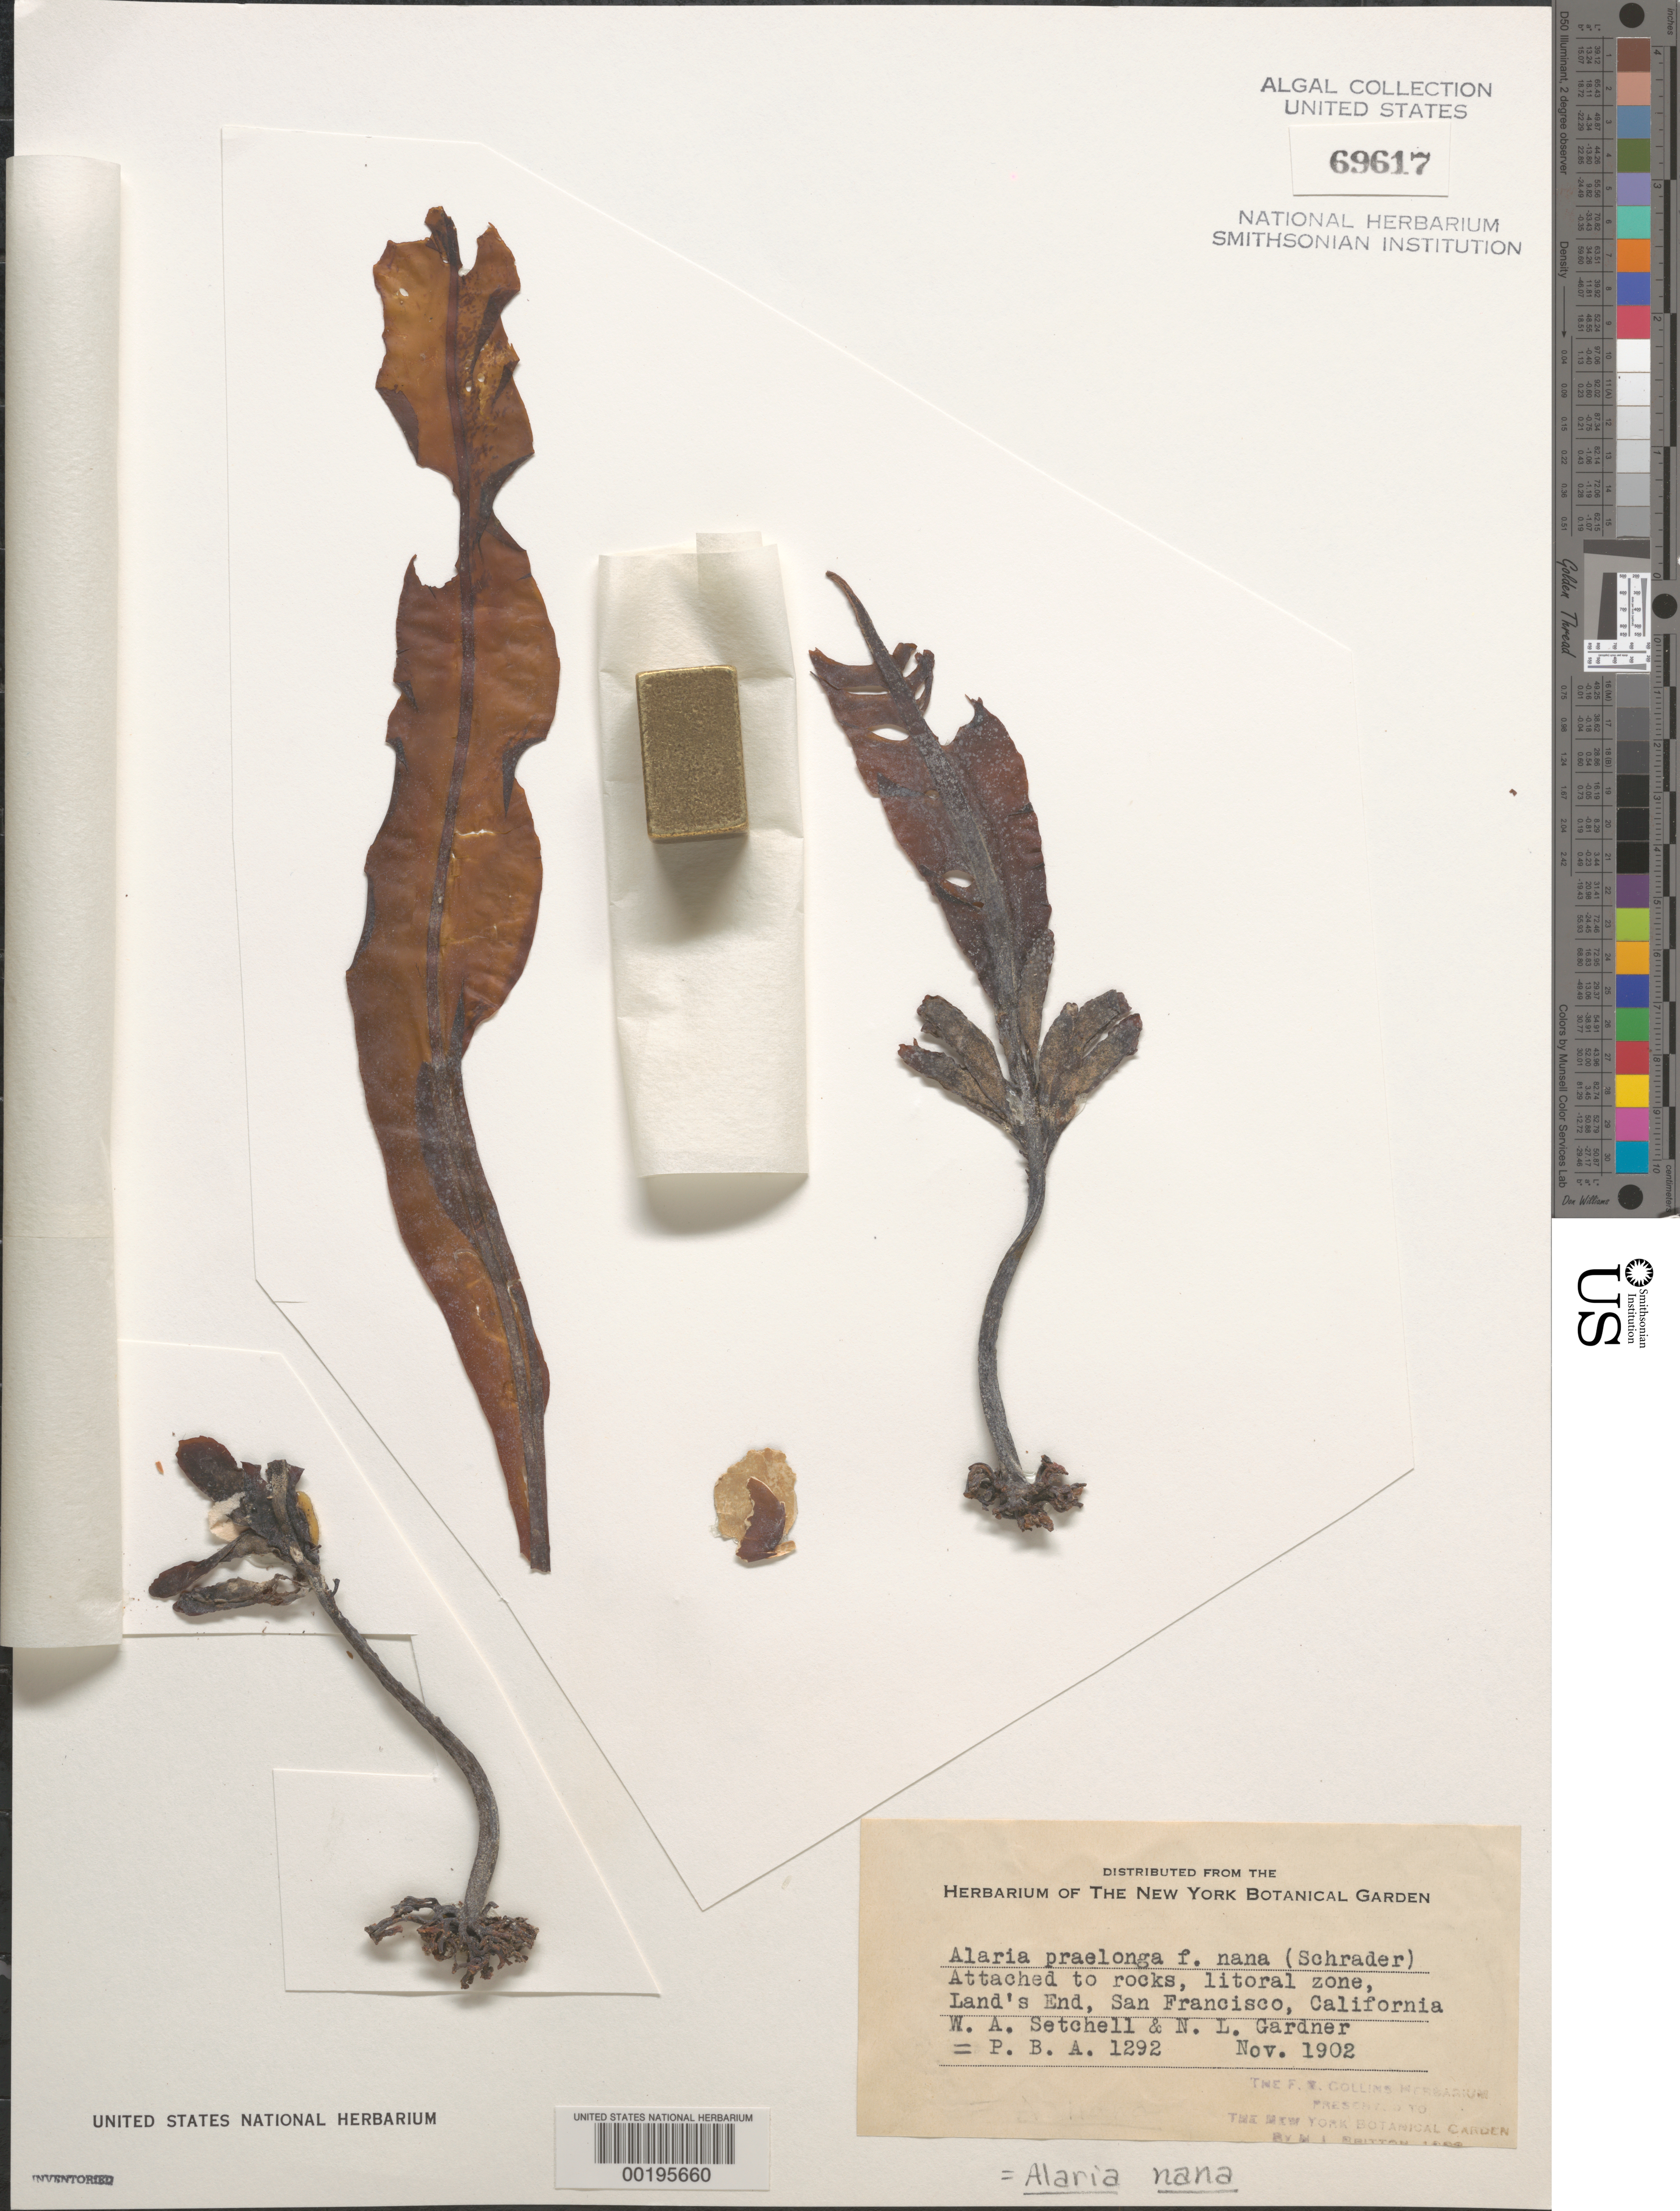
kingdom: Chromista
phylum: Ochrophyta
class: Phaeophyceae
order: Laminariales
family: Alariaceae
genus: Alaria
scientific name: Alaria marginata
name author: Postels & Rupr.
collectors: W. Setchell & N. Gardner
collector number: PB-A 1292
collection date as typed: Nov 1902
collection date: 1902-11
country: United States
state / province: California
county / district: San Francisco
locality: San Francisco, Lands End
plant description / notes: Collins, Holden & Setchell, Phycotheca Boreali-Americana, as Alaria praelonga f. nana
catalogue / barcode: US 69617